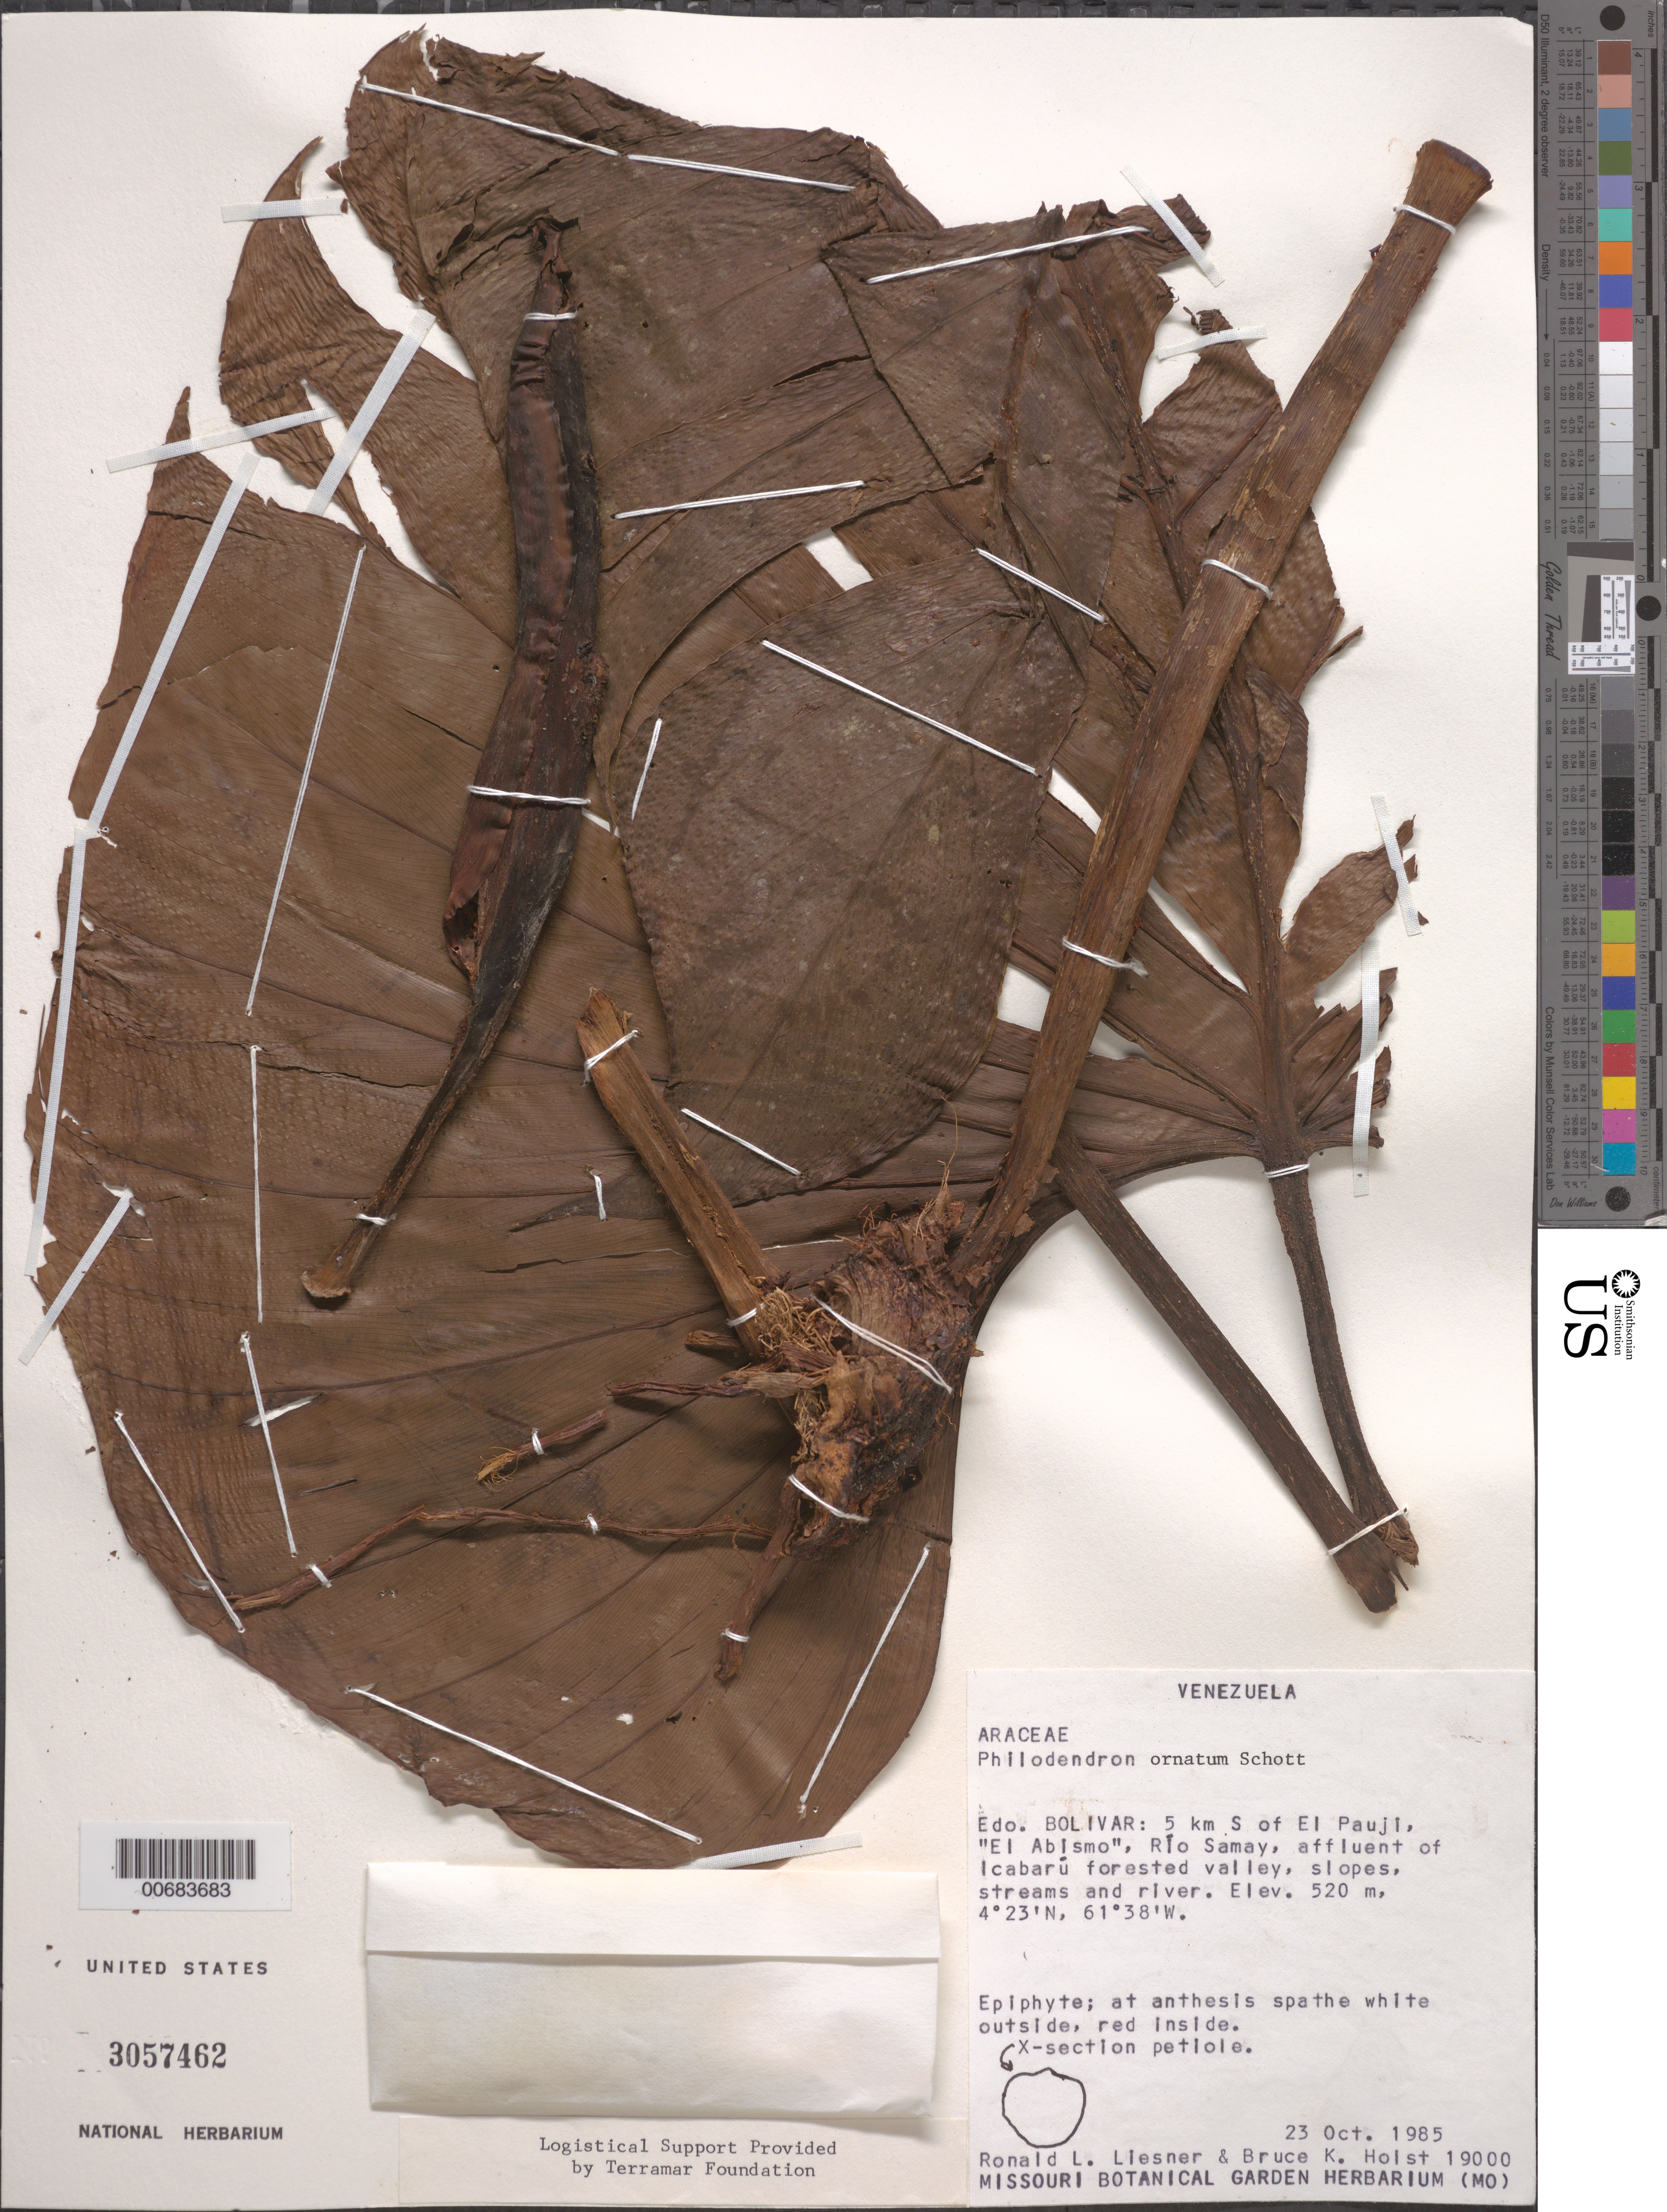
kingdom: Plantae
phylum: Tracheophyta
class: Liliopsida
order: Alismatales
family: Araceae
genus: Philodendron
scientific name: Philodendron ornatum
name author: Schott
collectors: R. L. Liesner & B. Holst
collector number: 19000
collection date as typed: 23-Oct-85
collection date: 1985-10-23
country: Venezuela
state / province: Bolívar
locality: El Pauji, 5 km S of, "El Abismo", Río Samay, affluent of Icabarú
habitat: Forested valley, slopes, streams and river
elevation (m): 520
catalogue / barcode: US 3057462